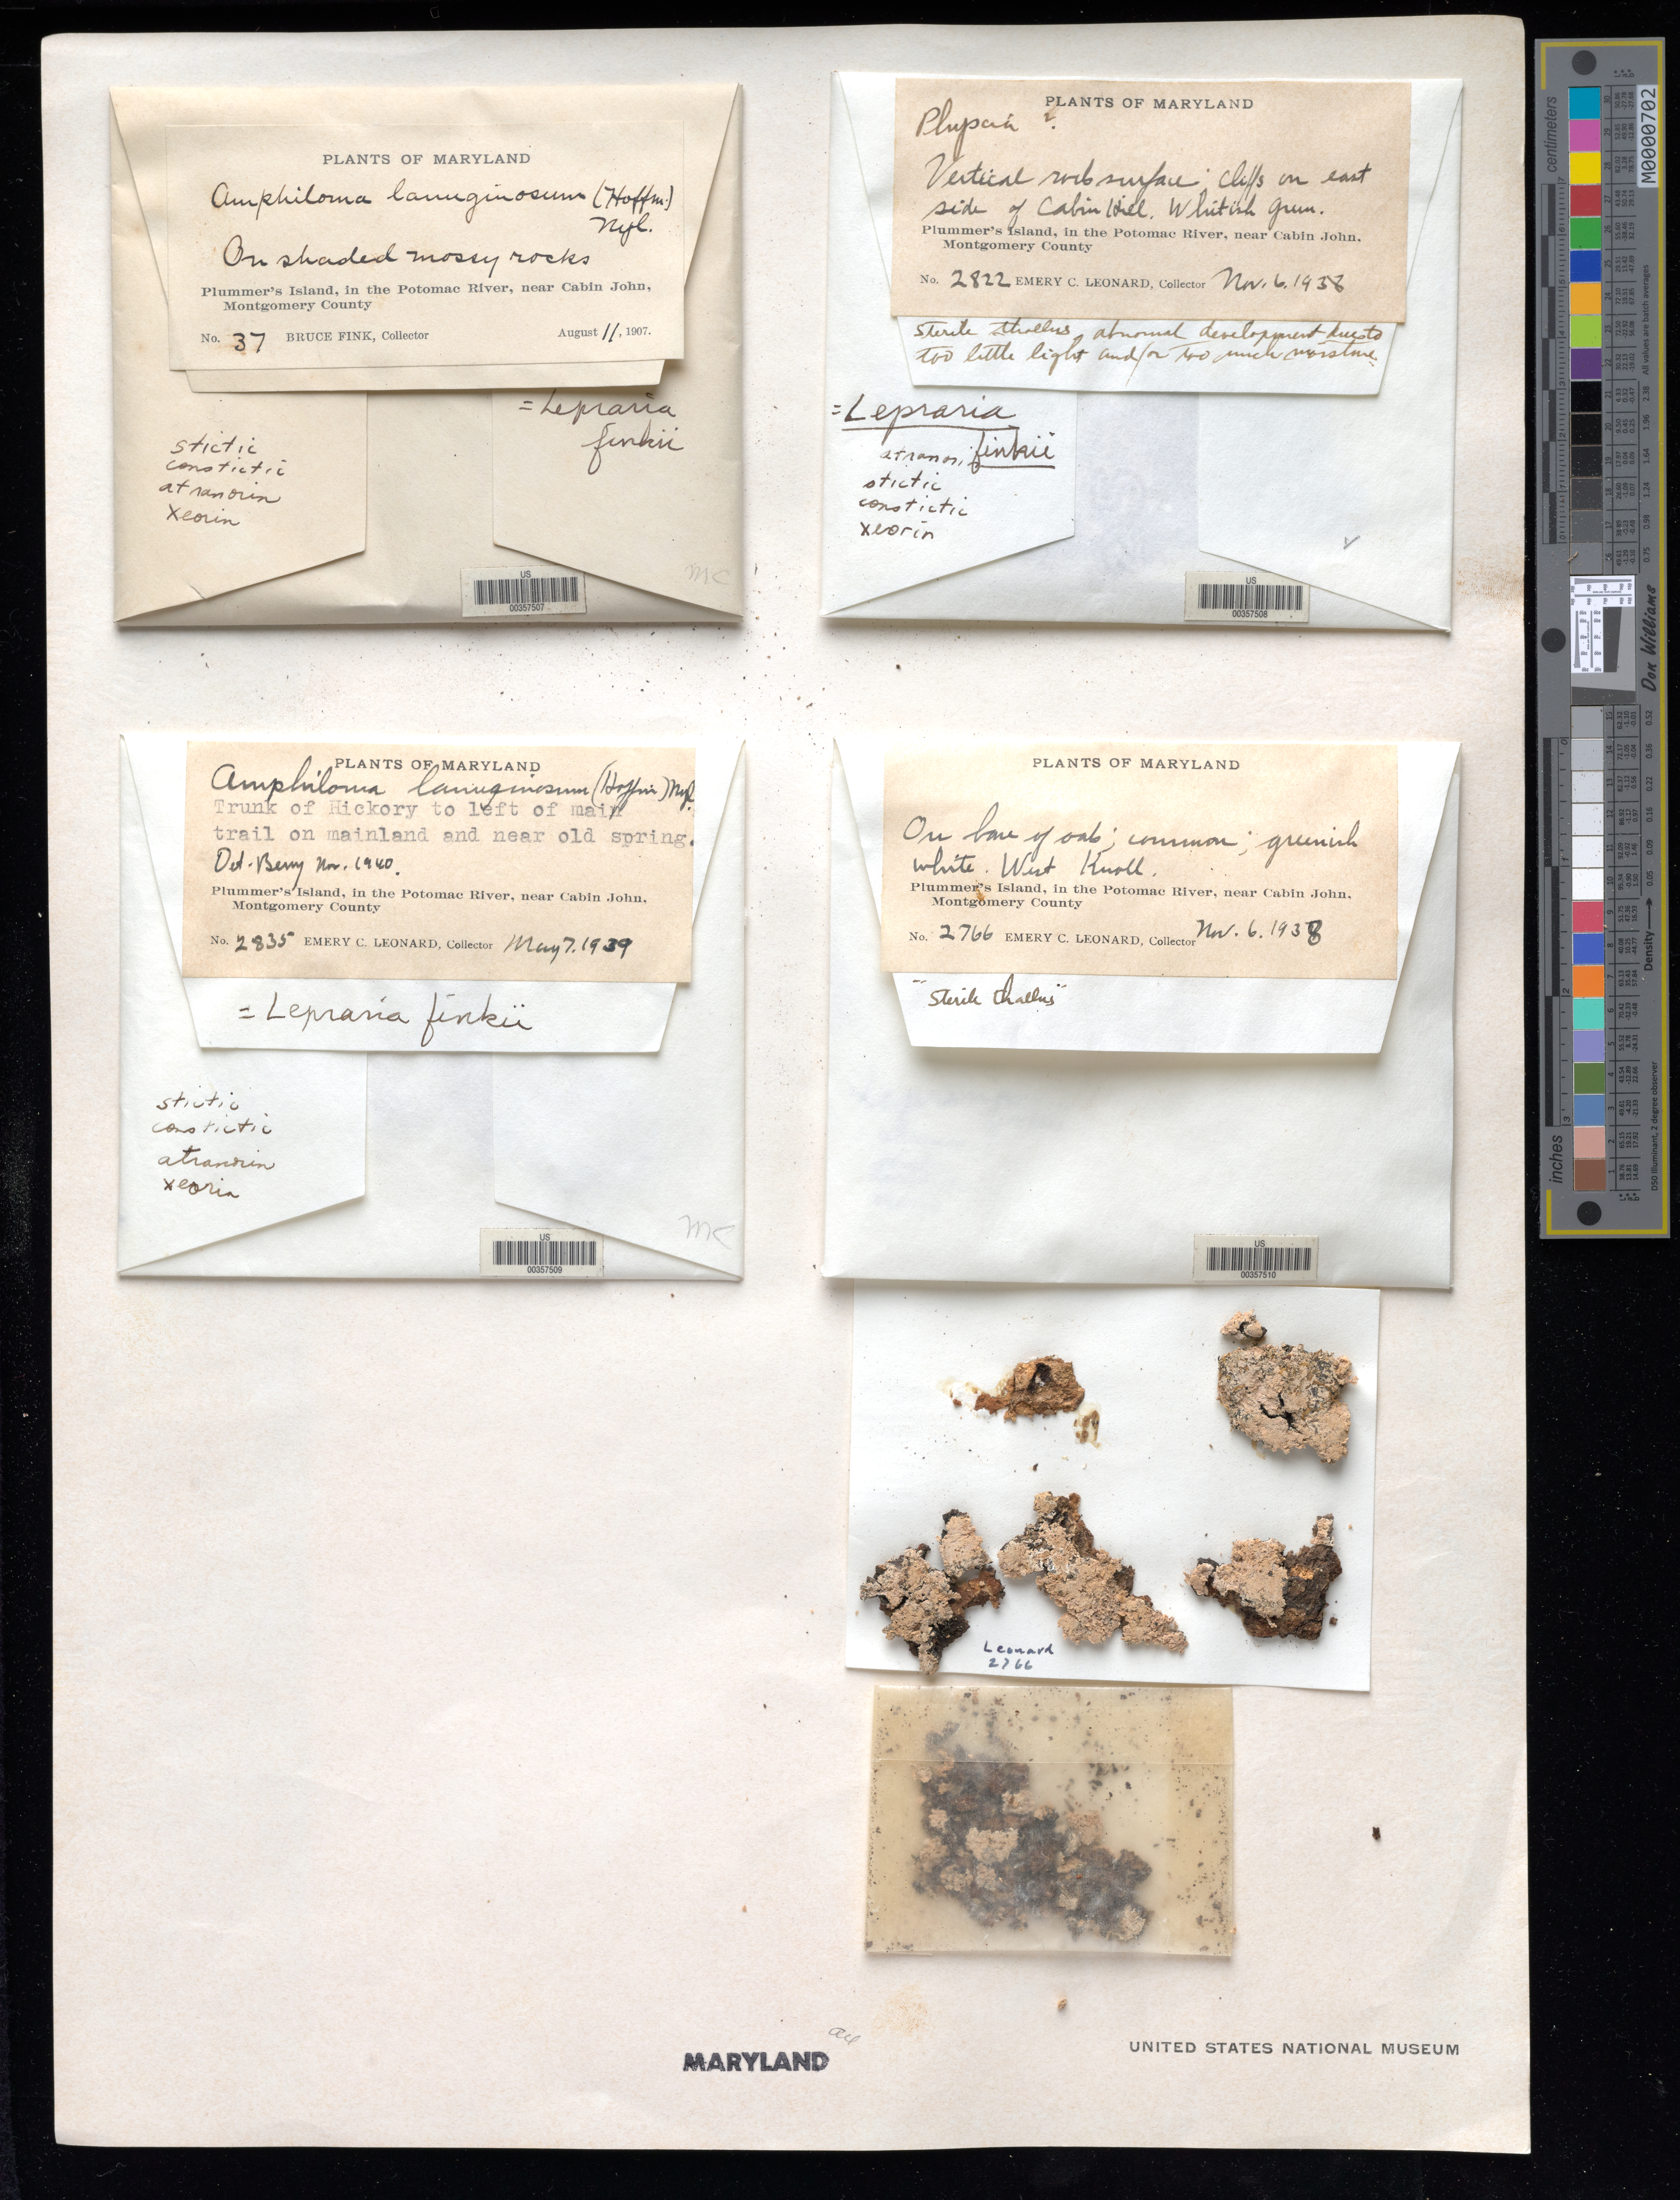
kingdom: Fungi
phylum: Ascomycota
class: Lecanoromycetes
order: Lecanorales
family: Stereocaulaceae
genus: Lepraria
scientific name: Lepraria finkii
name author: (B. de Lesd.) R.C. Harris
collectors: E. C. Leonard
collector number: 2766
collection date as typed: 06 Nov 1938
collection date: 1938-11-06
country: United States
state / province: Maryland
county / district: Montgomery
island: Plummers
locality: Plummers island near Cabin John, west knoll plummer's i.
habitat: Base of oak